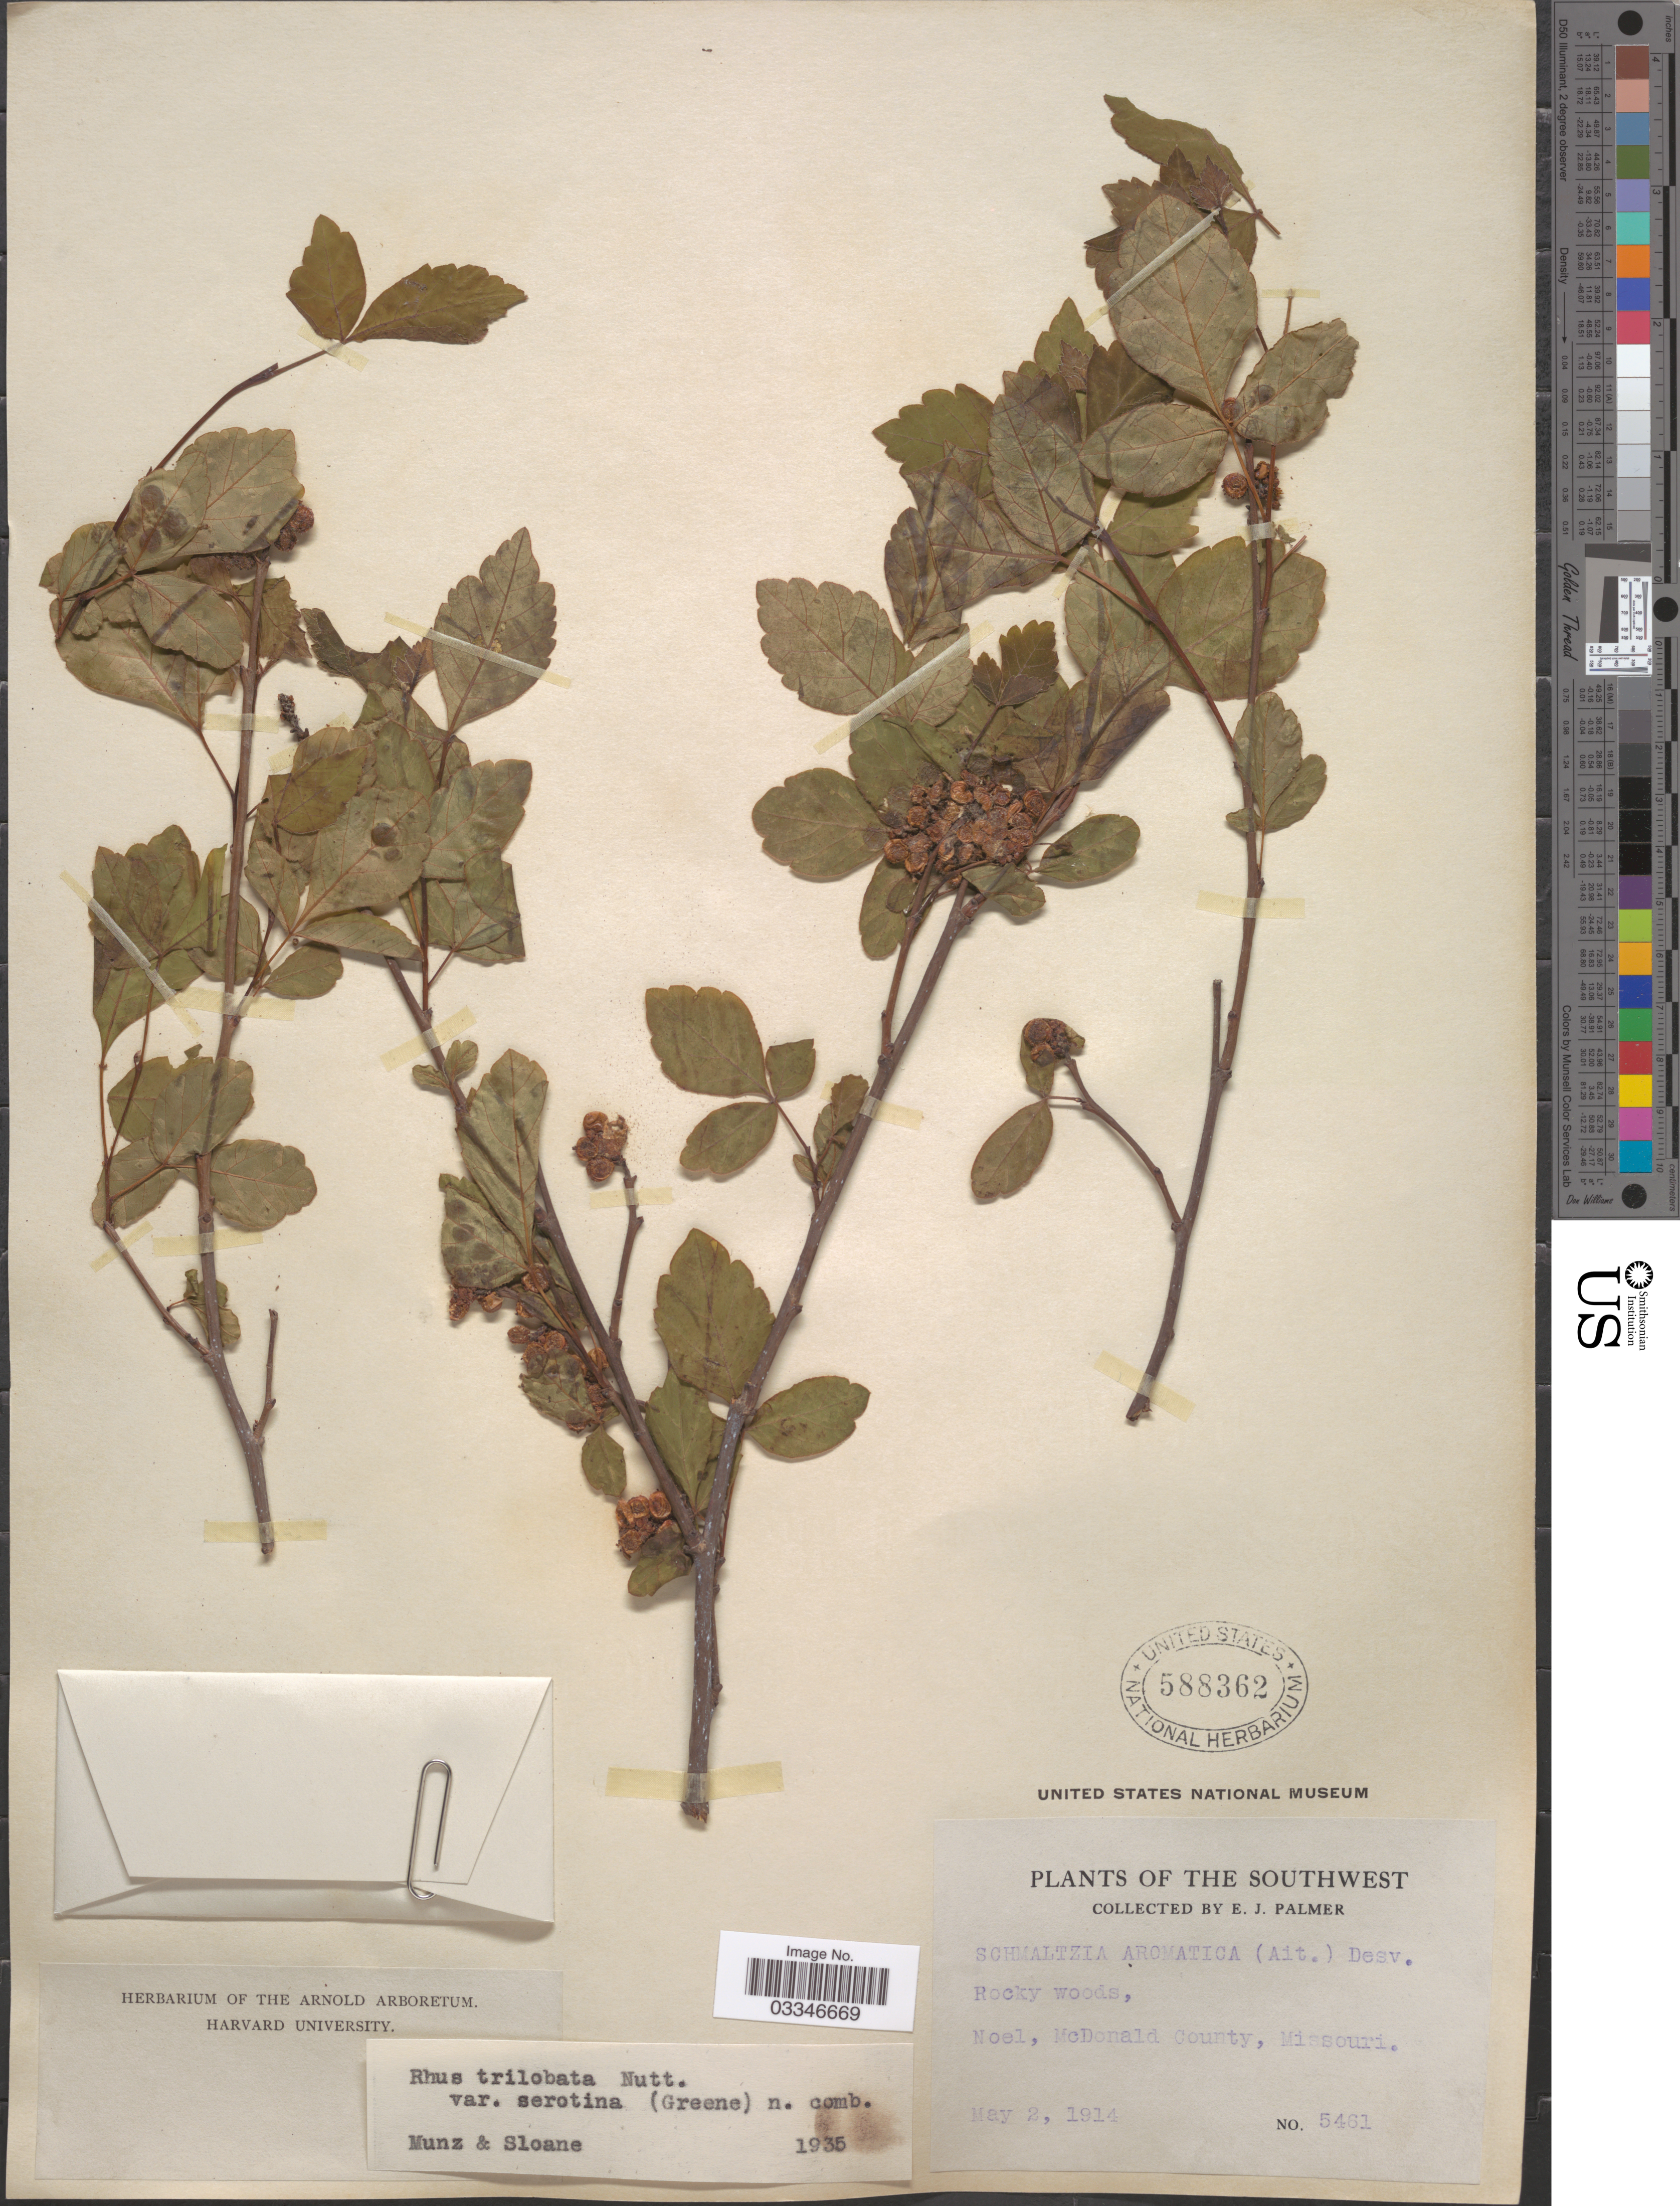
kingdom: Plantae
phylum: Tracheophyta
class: Magnoliopsida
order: Sapindales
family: Anacardiaceae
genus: Rhus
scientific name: Rhus trilobata var. serotina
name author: (Greene) F.A. Barkley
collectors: E. J. Palmer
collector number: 5461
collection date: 1914-05-02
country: United States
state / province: Missouri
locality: The Southwest. Noel, McDonald County.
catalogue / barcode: US 588362